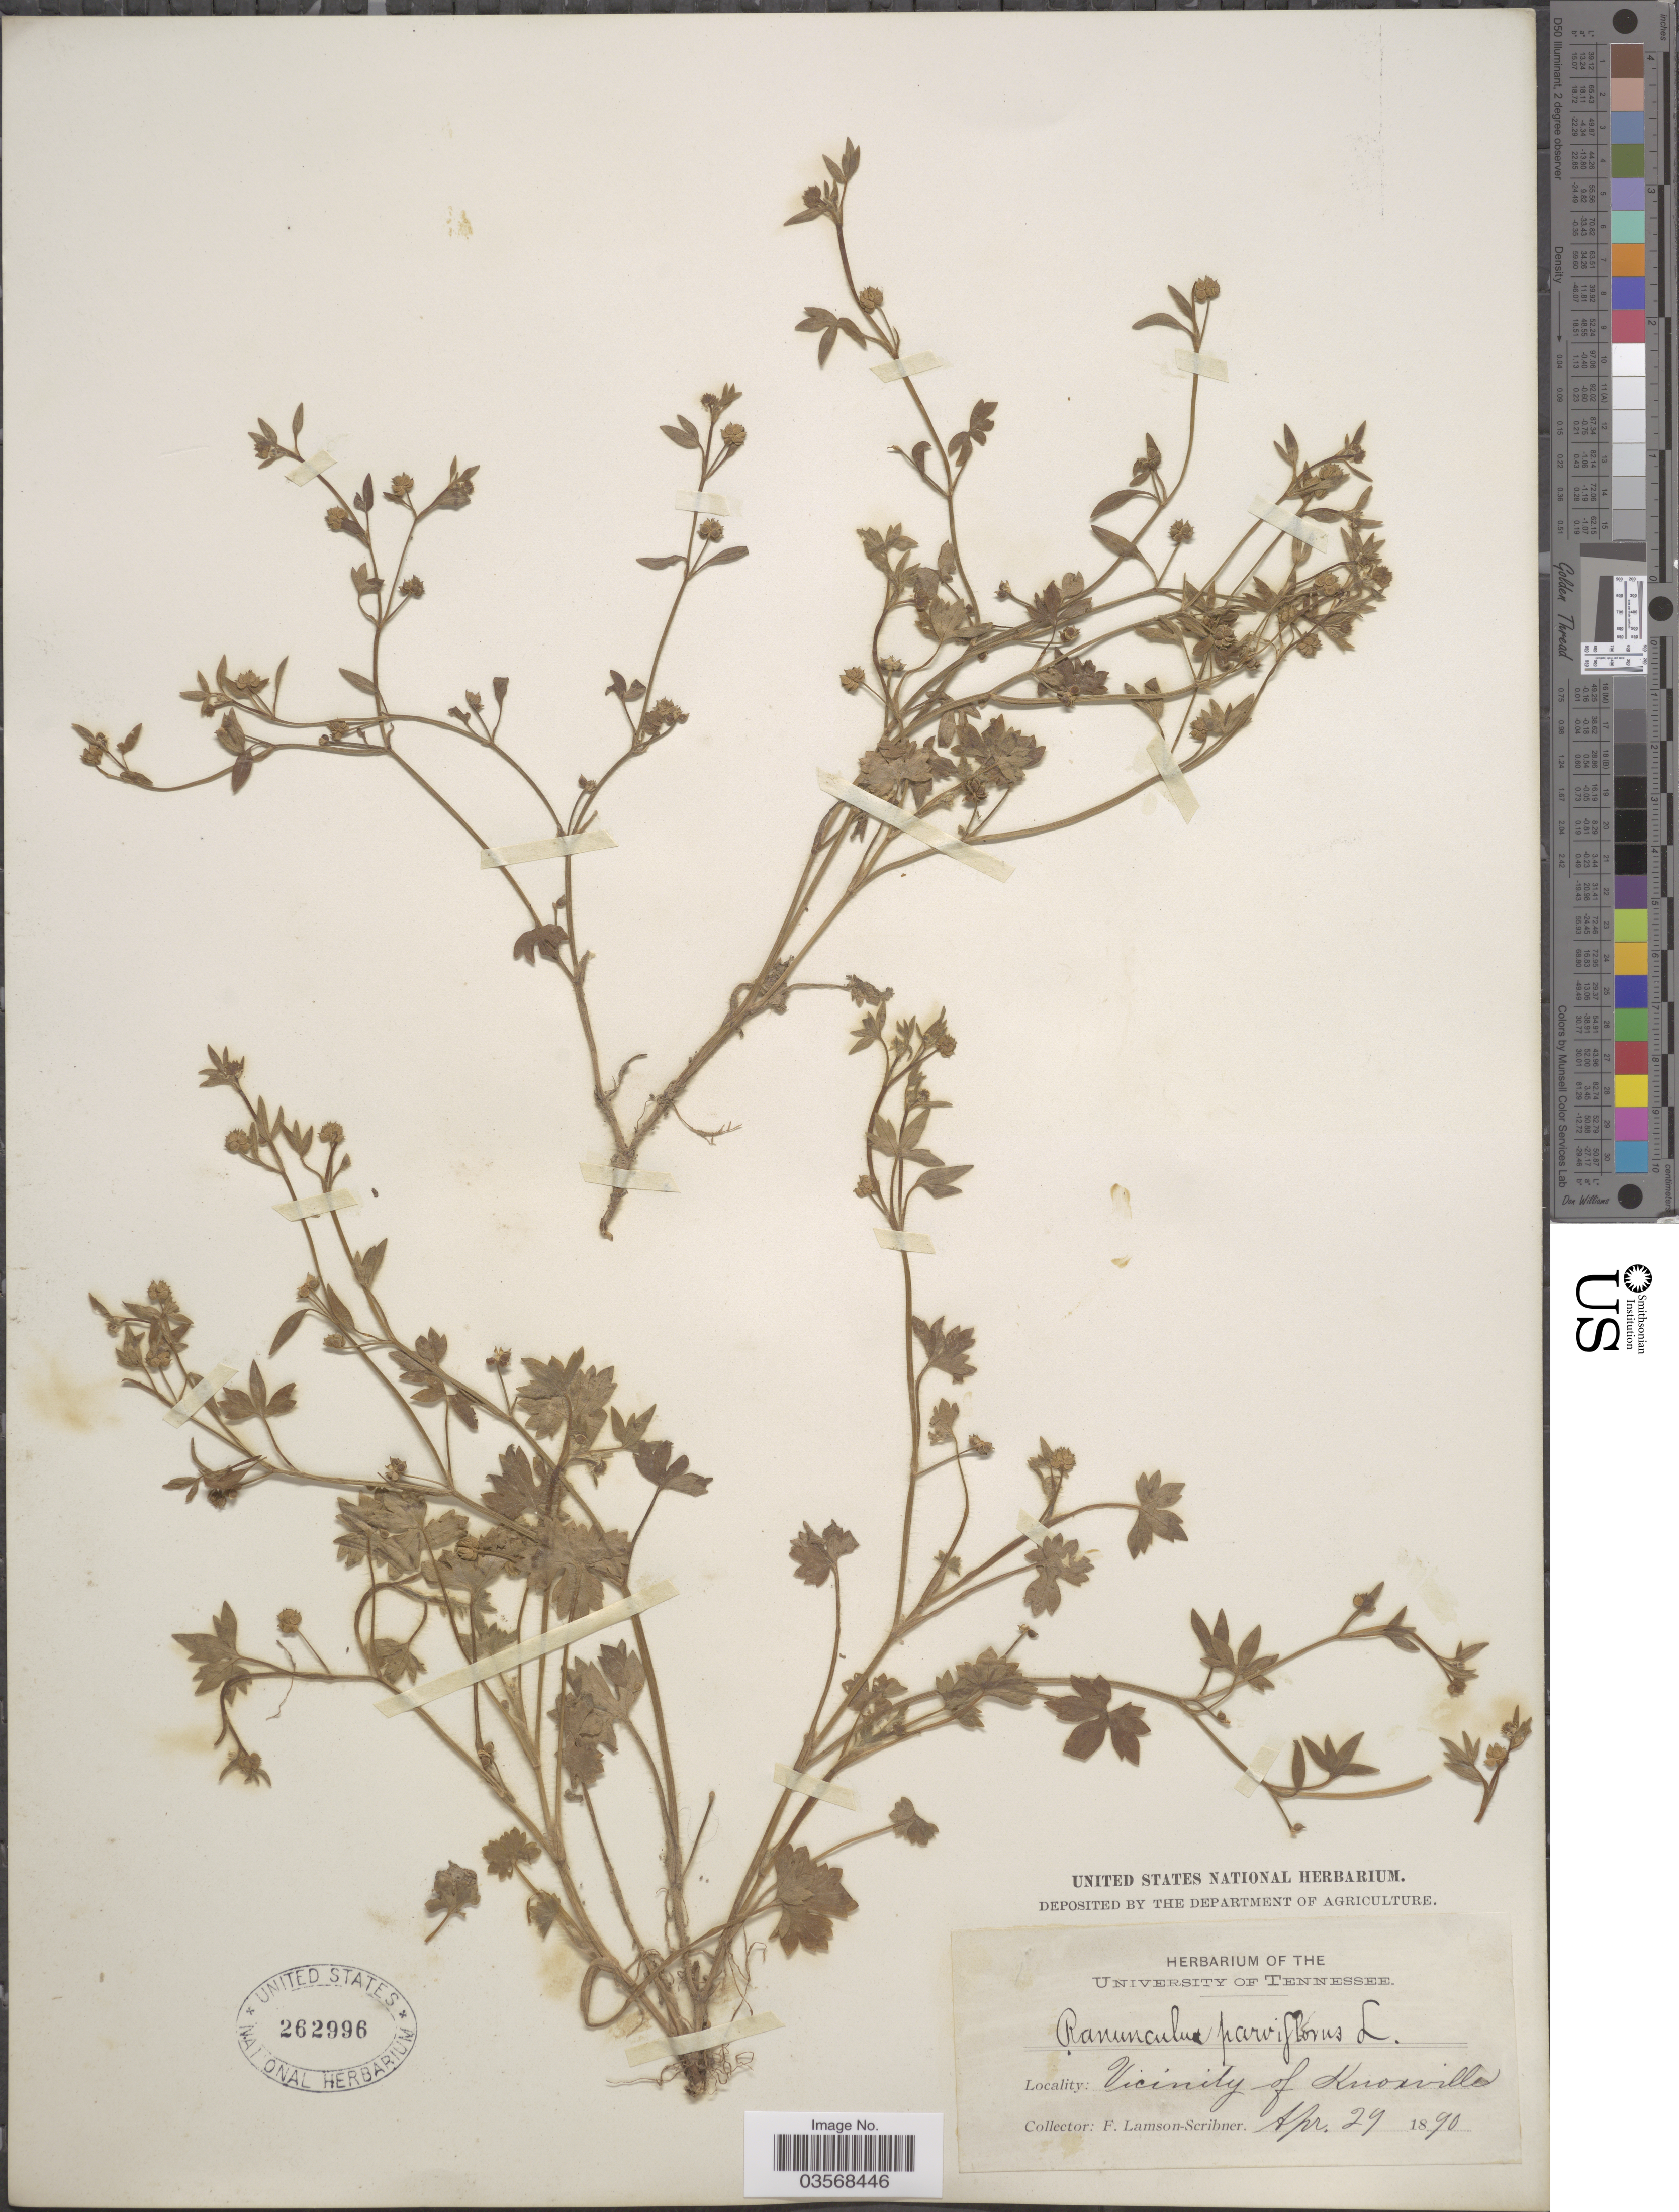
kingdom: Plantae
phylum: Tracheophyta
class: Magnoliopsida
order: Ranunculales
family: Ranunculaceae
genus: Ranunculus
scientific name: Ranunculus parviflorus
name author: L.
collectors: F. Lamson-Scribner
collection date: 1890-04-29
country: United States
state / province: Tennessee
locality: Vicinity of Knoxville.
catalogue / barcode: US 262996